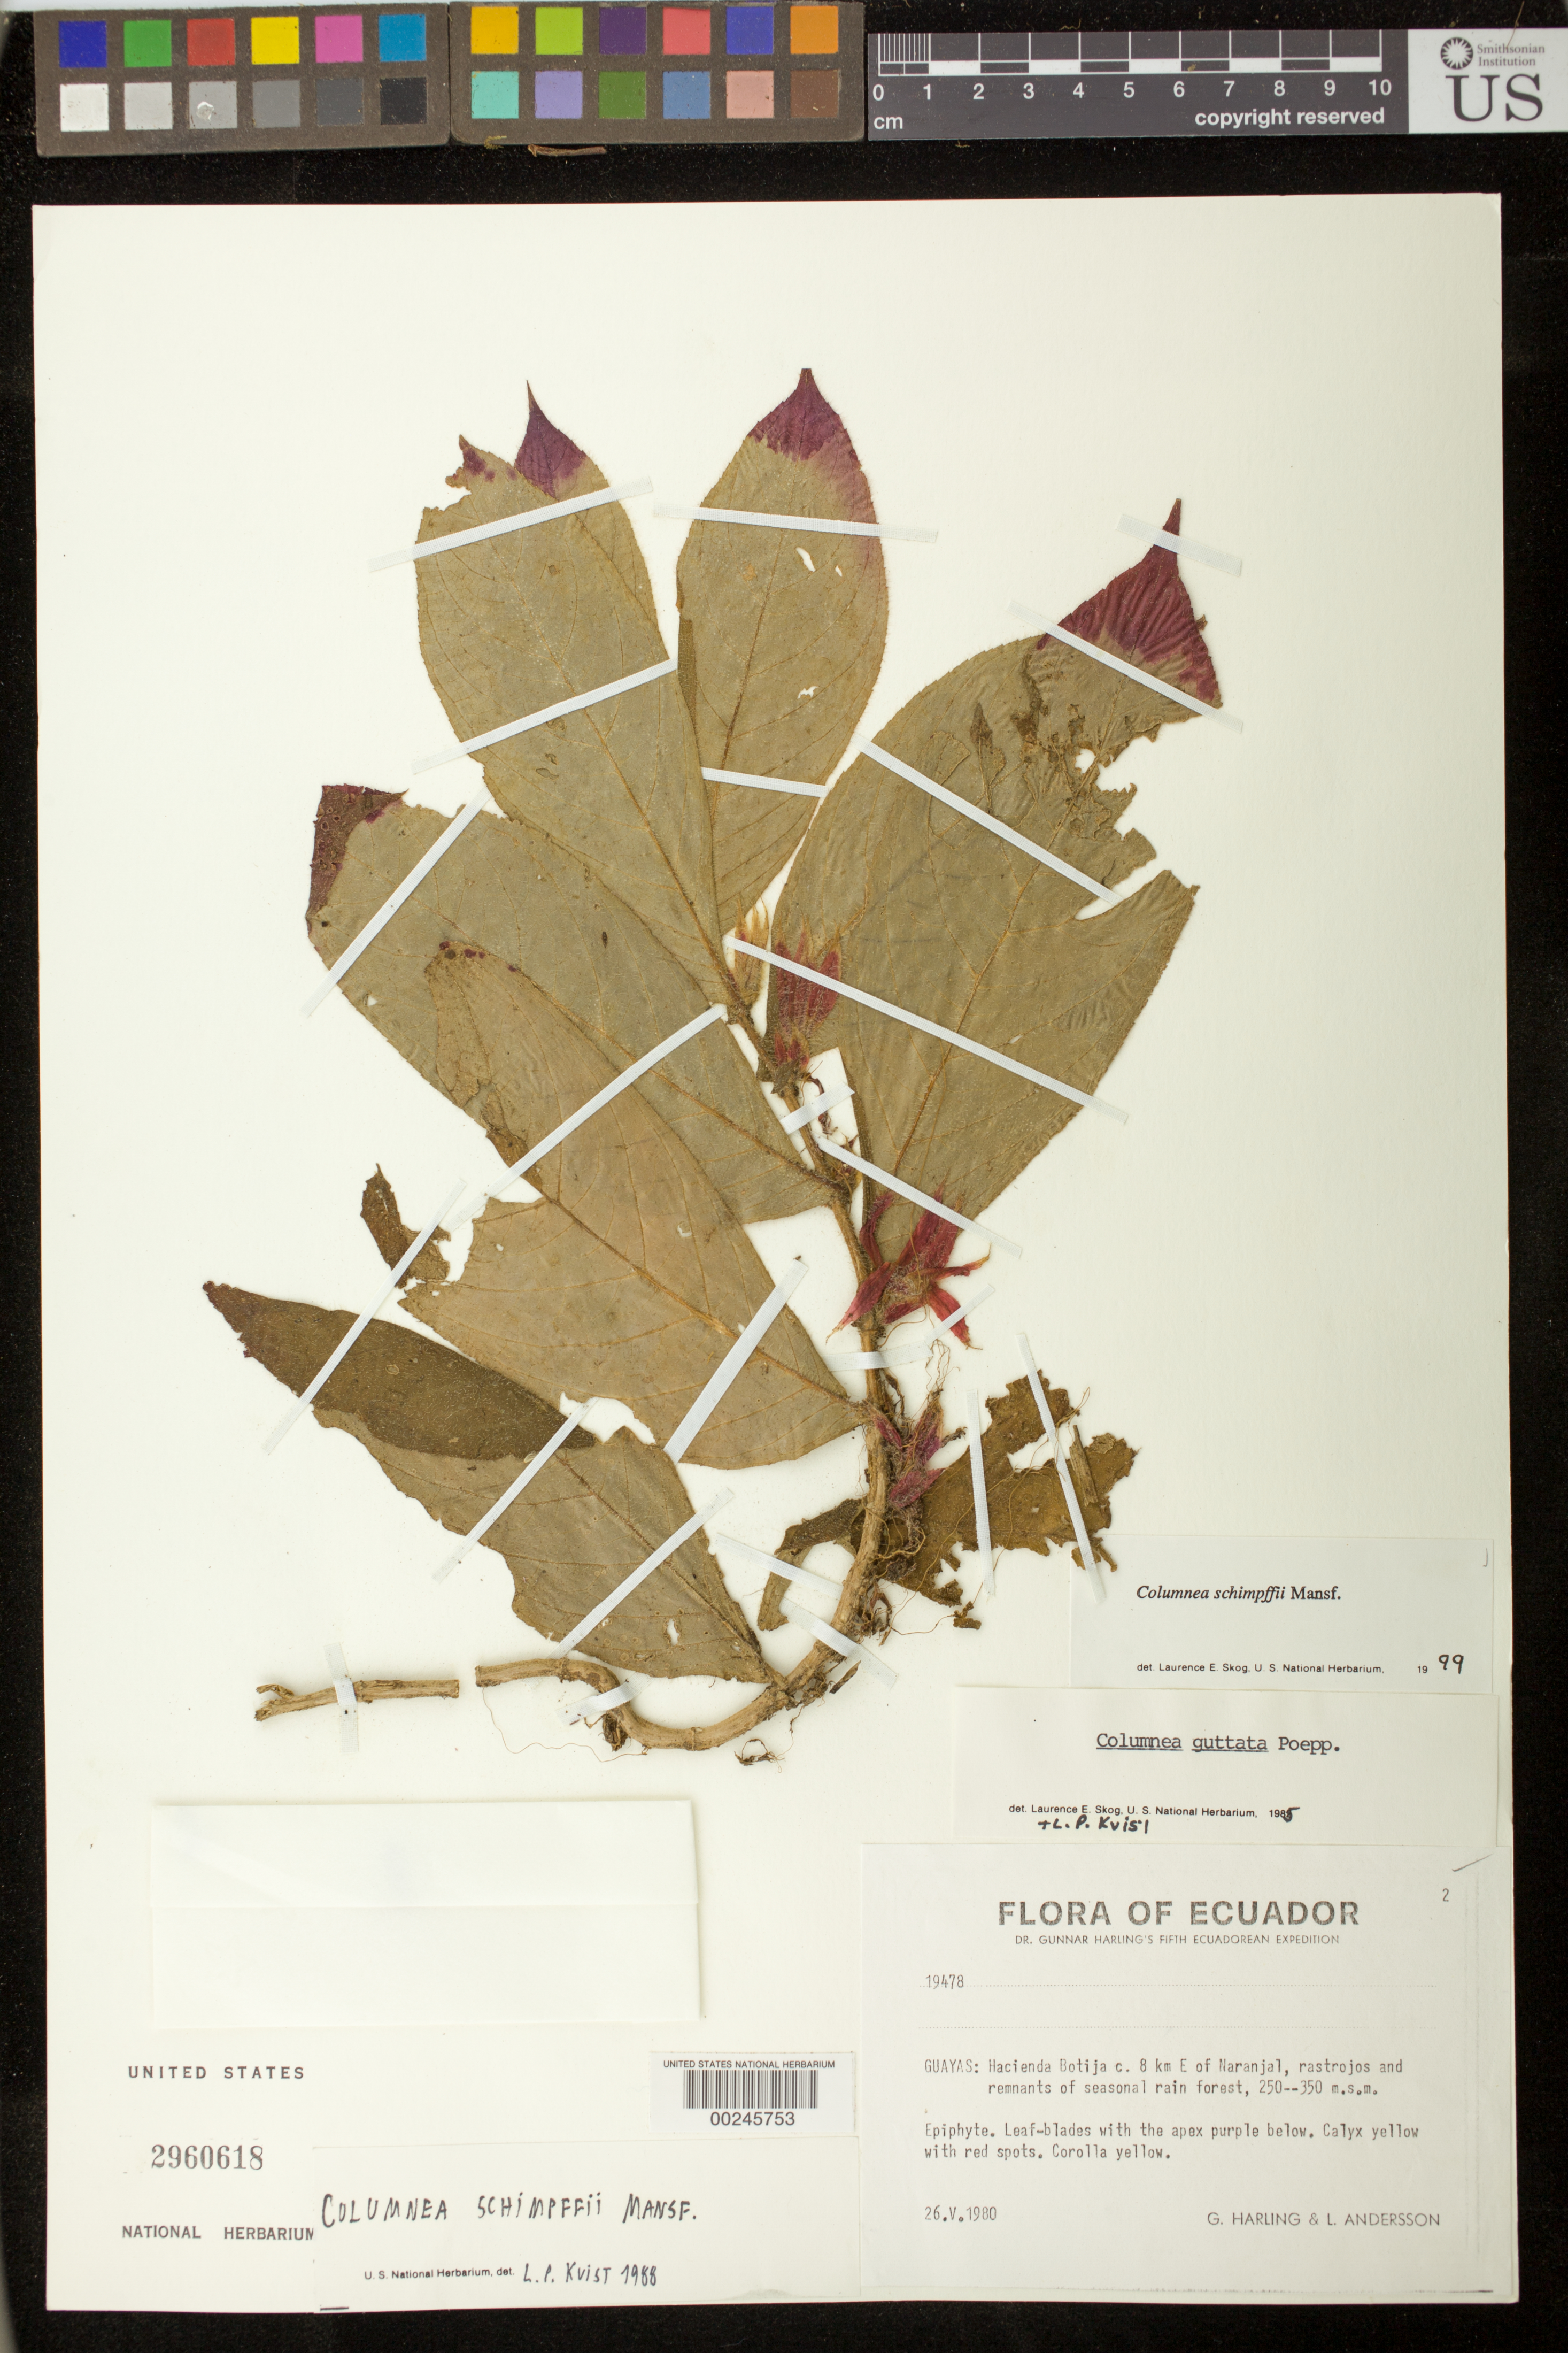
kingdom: Plantae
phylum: Tracheophyta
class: Magnoliopsida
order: Lamiales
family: Gesneriaceae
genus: Columnea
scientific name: Columnea schimpffii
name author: Mansf.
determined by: Skog, Laurence E.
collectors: G. Harling & L. Andersson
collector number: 19478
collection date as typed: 26 May 1980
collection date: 1980-05-26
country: Ecuador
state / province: Guayas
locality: Hacienda Botija c. 8 km E of Naranjal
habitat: Rastrojos and remnants of seasonal rain forest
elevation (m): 250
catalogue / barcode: US 2960618